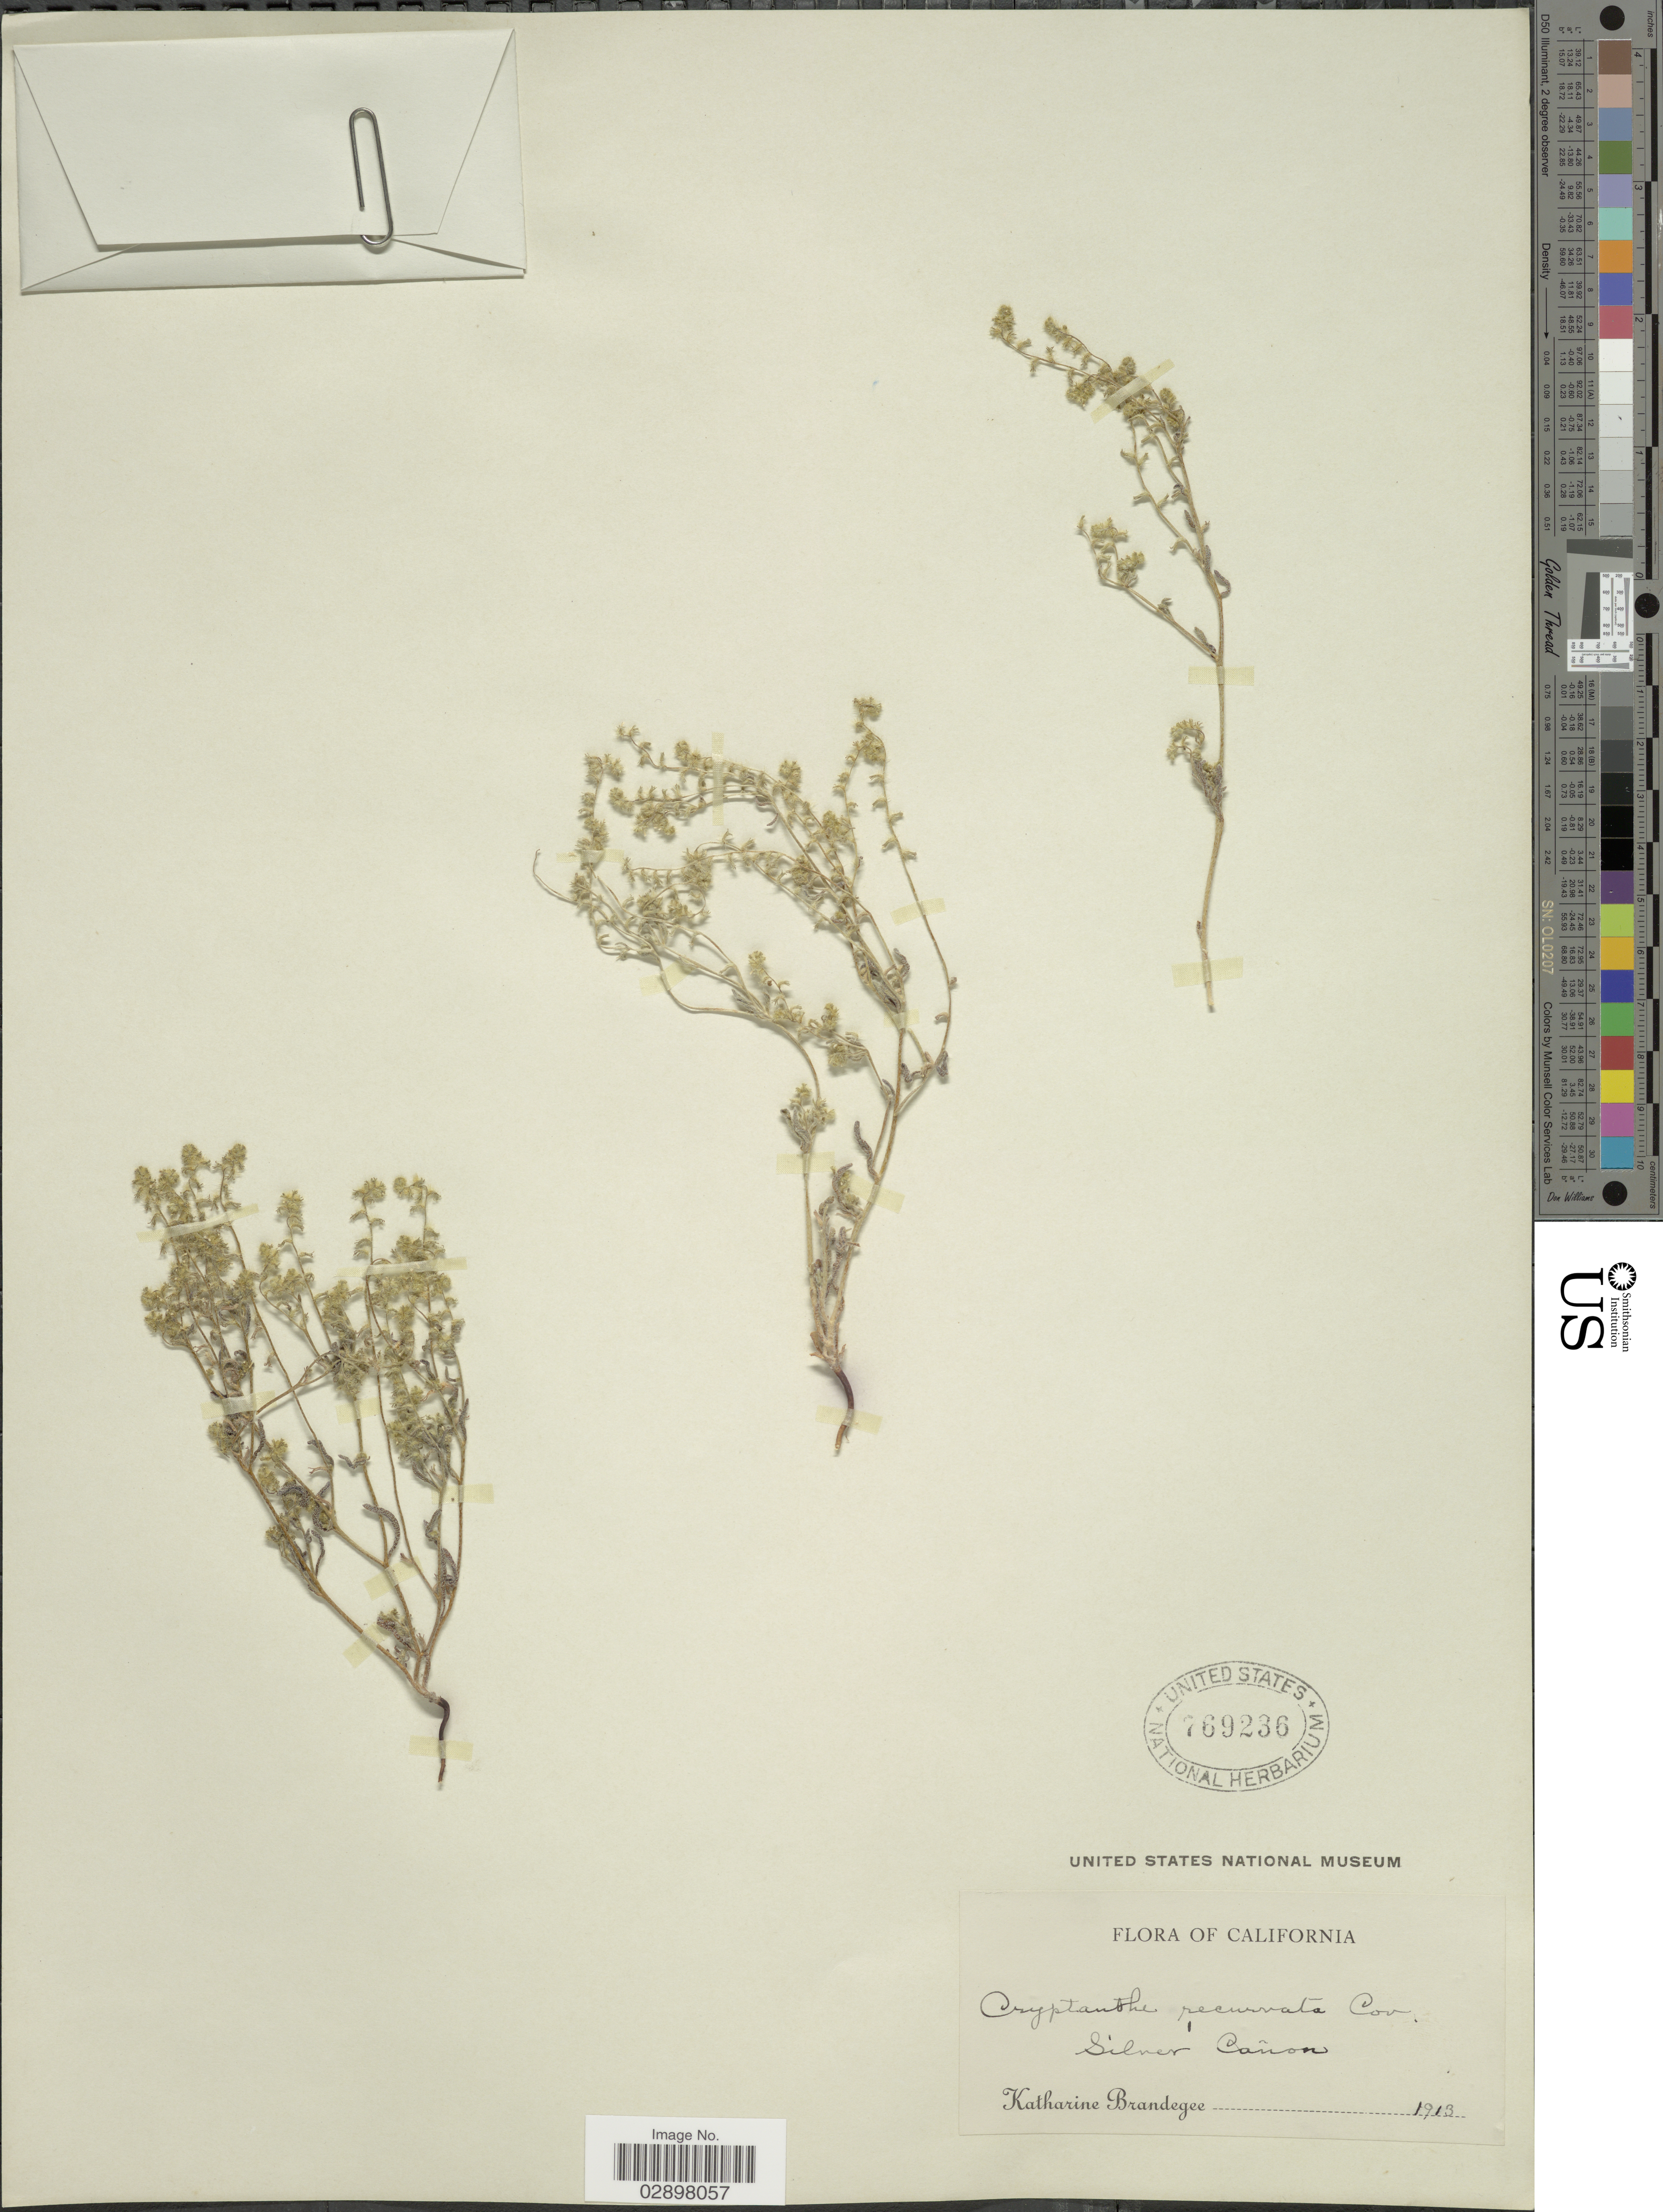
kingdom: Plantae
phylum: Tracheophyta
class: Magnoliopsida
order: Boraginales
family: Boraginaceae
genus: Cryptantha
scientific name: Cryptantha recurvata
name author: Coville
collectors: M. K. Brandegee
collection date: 1913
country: United States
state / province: California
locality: Silver Cañon.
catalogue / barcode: US 769236